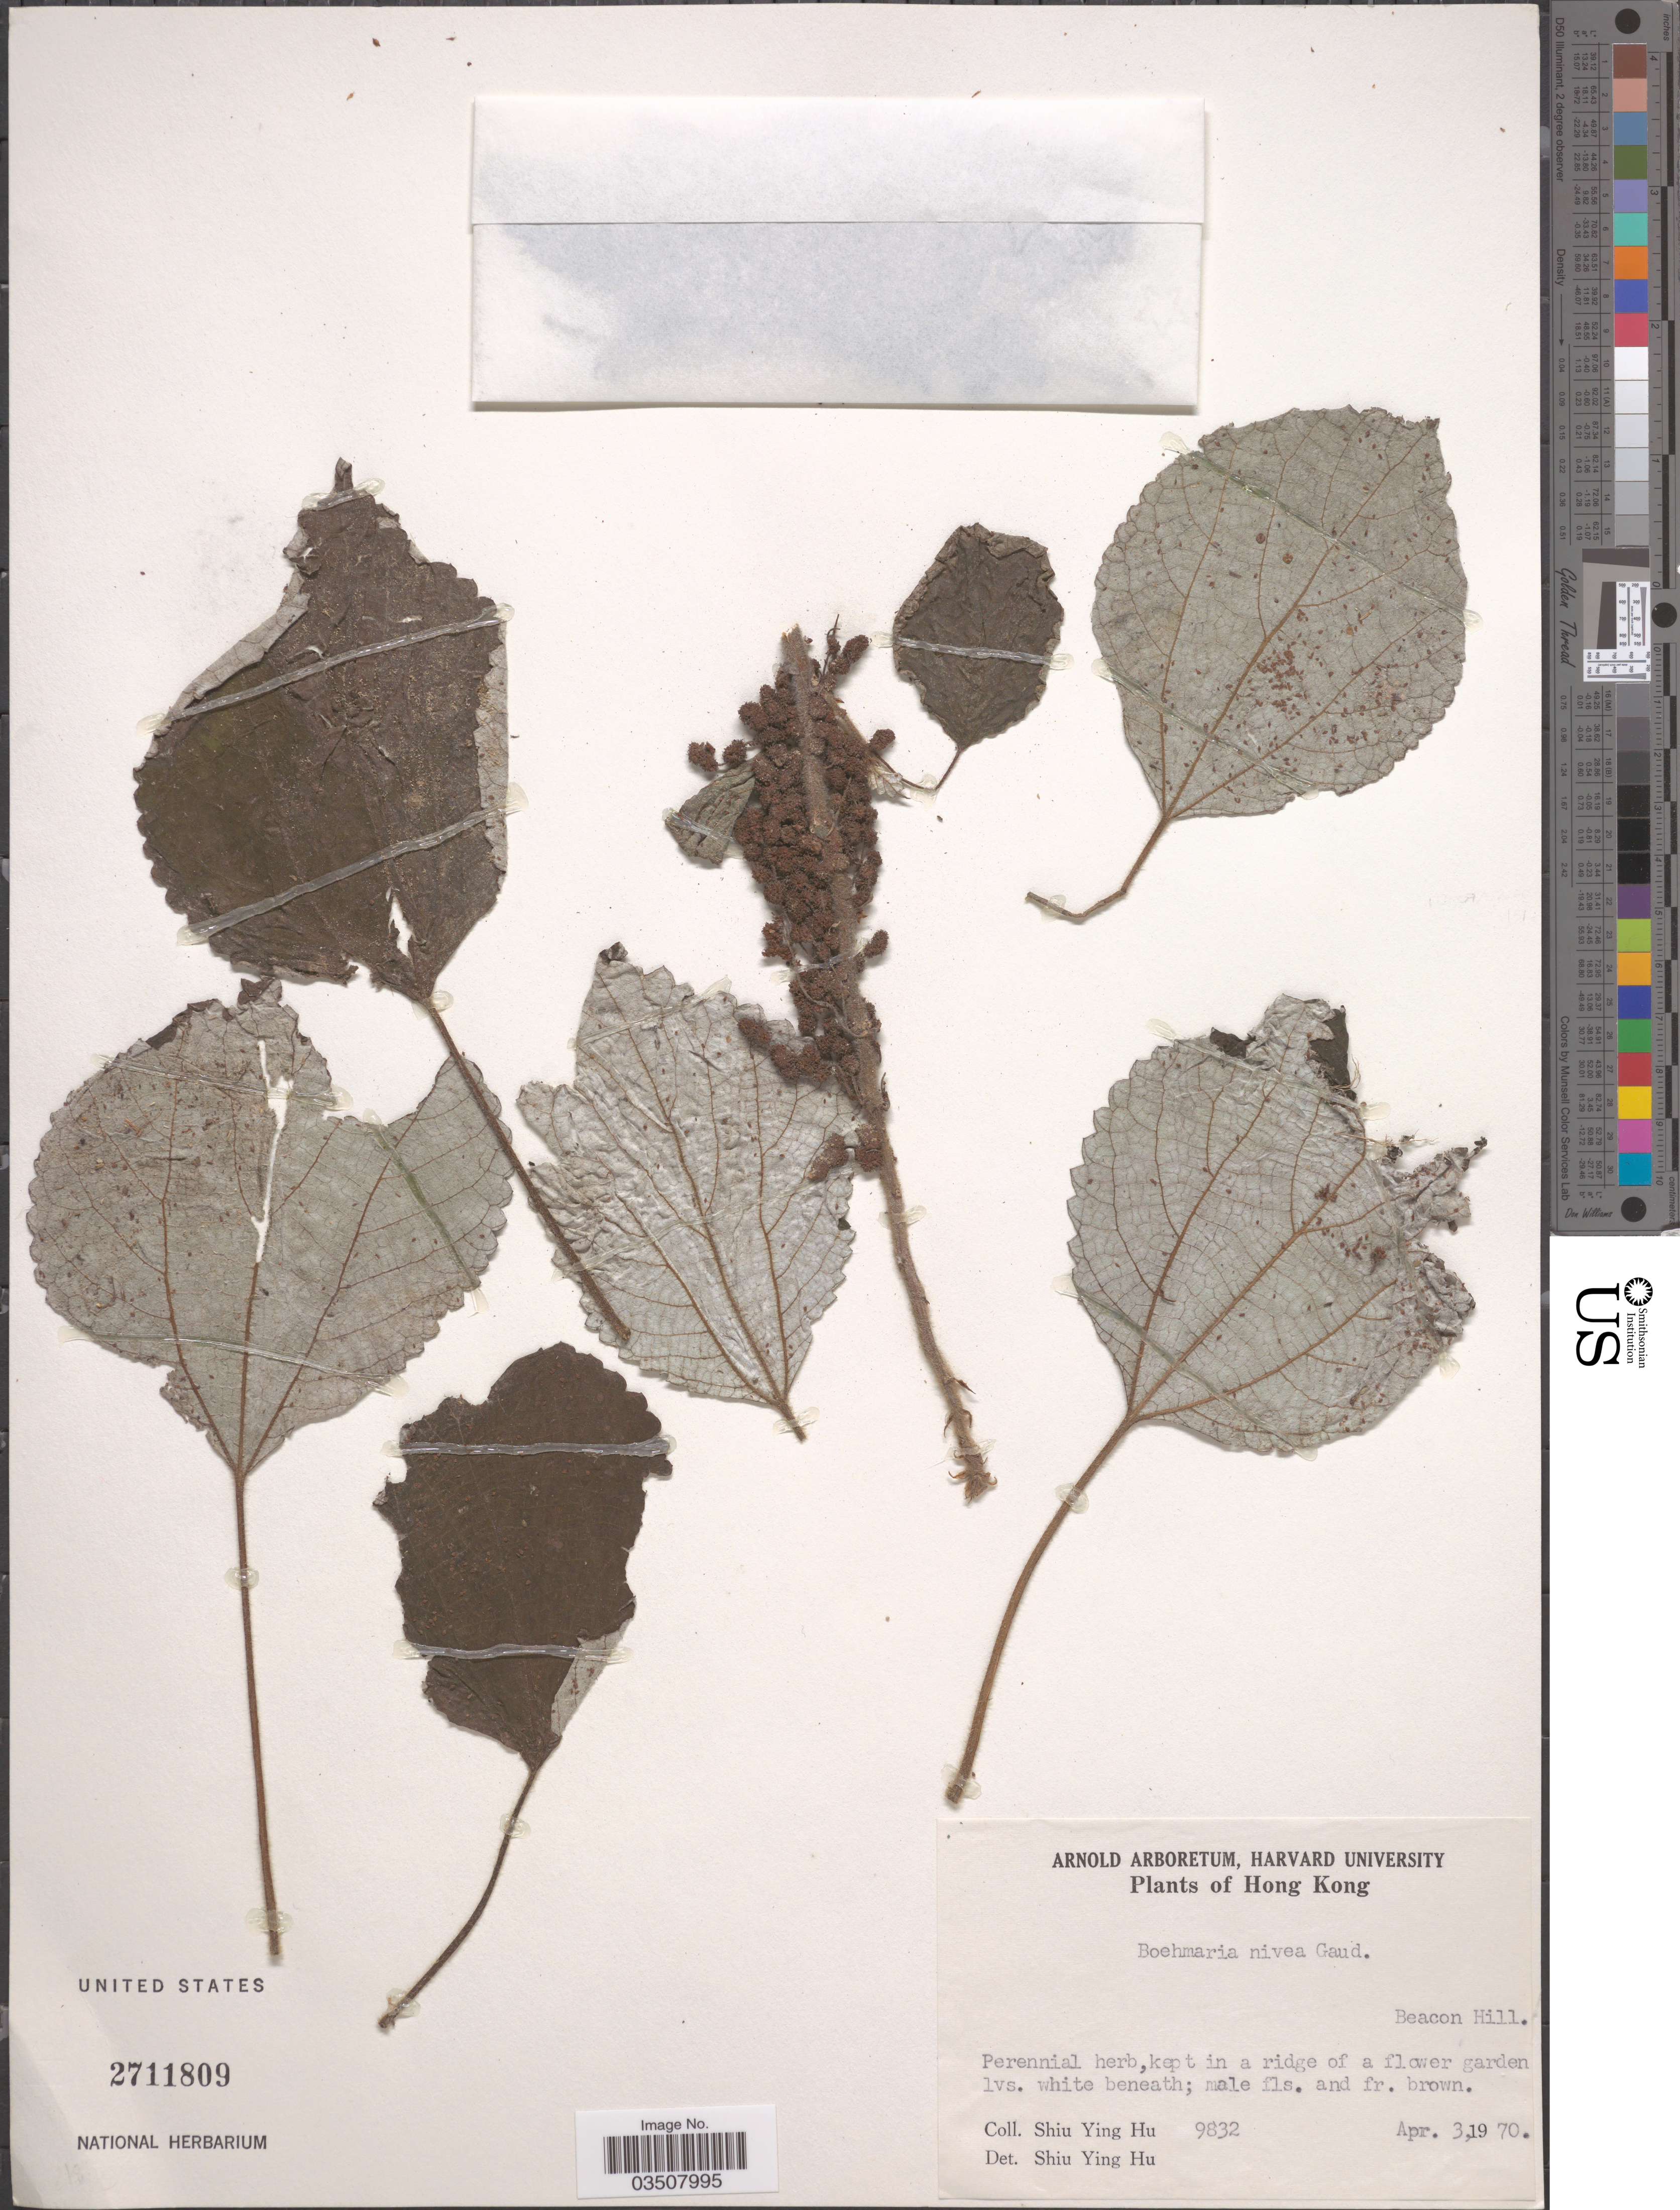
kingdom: Plantae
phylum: Tracheophyta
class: Magnoliopsida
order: Rosales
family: Urticaceae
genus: Boehmeria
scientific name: Boehmeria nivea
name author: (L.) Gaudich.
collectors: S. Y. Hu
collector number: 9832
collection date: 1970-04-03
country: China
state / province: Hong Kong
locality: Beacon Hill.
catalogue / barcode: US 2711809